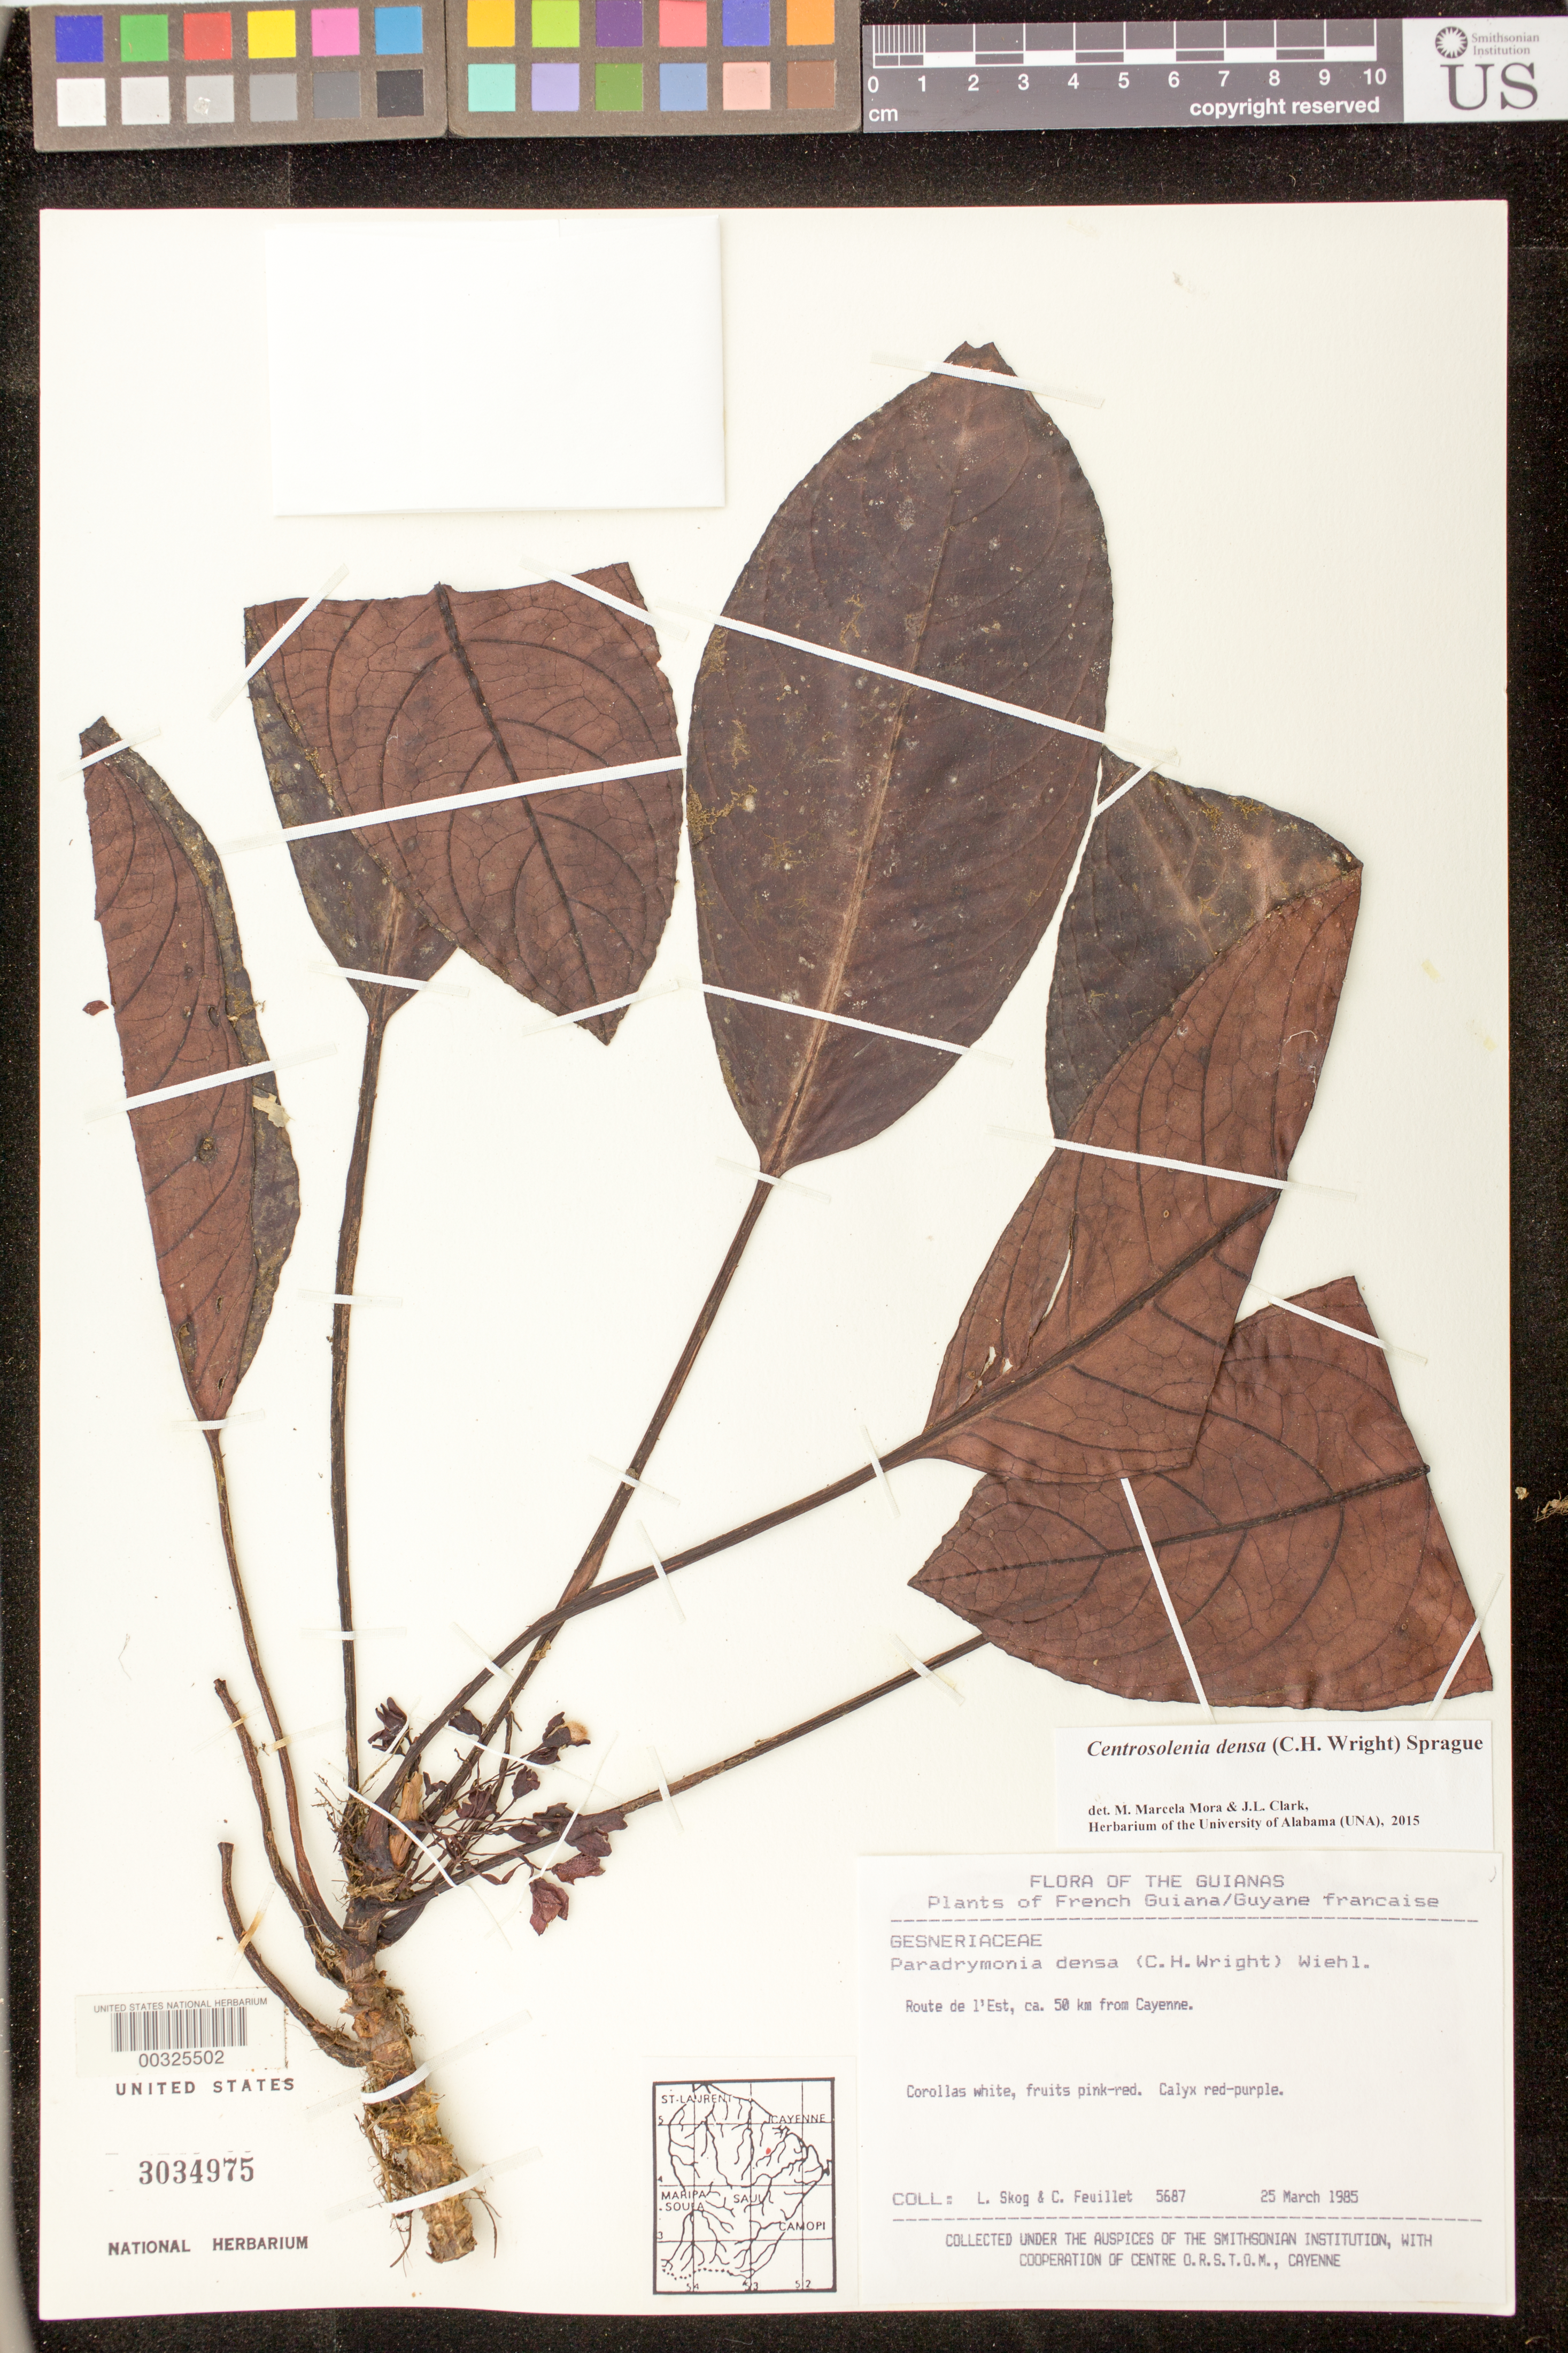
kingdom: Plantae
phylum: Tracheophyta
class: Magnoliopsida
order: Lamiales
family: Gesneriaceae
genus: Centrosolenia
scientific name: Centrosolenia densa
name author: (C.H. Wright) Sprague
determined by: Mora, M. M.; Clark, J. L.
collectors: L. E. Skog & C. Feuillet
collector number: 5687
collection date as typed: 25 Mar 1985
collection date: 1985-03-25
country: French Guiana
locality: Route de l'est, ca 50 km from Cayenne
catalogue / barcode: US 3034975